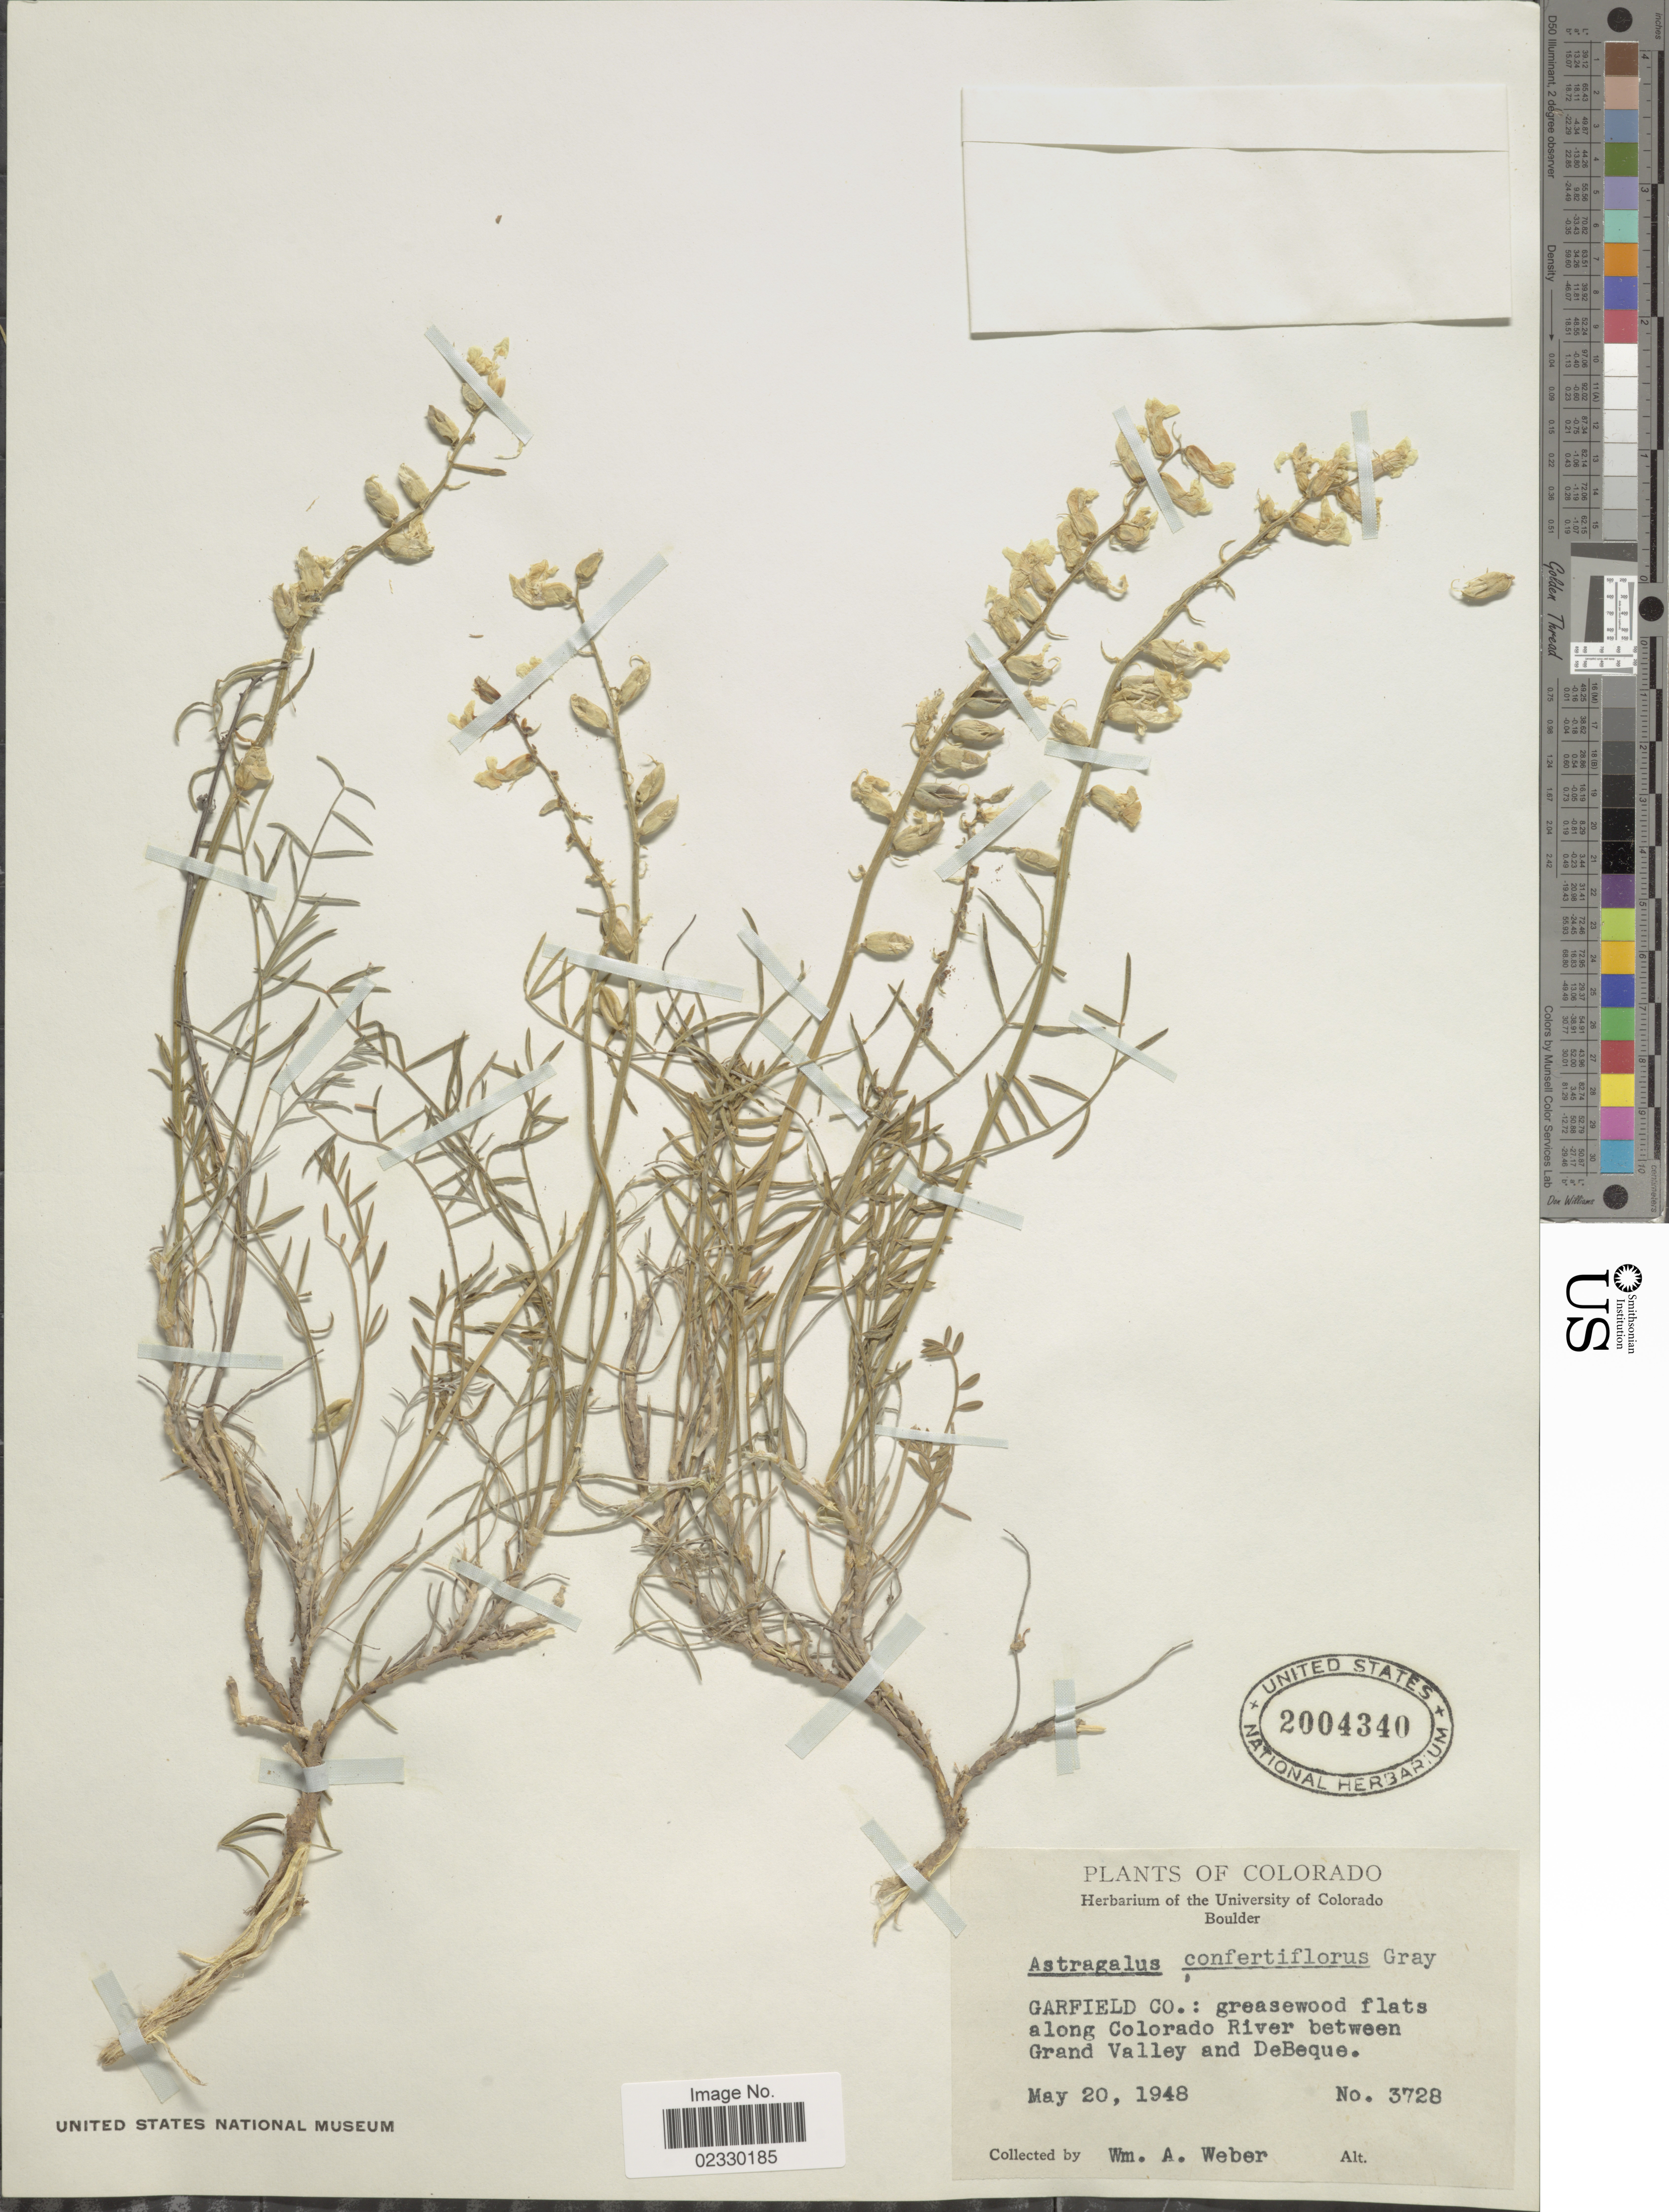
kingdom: Plantae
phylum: Tracheophyta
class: Magnoliopsida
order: Fabales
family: Fabaceae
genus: Astragalus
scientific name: Astragalus confertiflorus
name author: A. Gray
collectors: W. A. Weber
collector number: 3728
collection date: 1948-05-20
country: United States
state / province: Colorado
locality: Garfield Co: greasewood flats along Colorado River between Grand Valley and DeBeque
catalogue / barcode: US 2004340